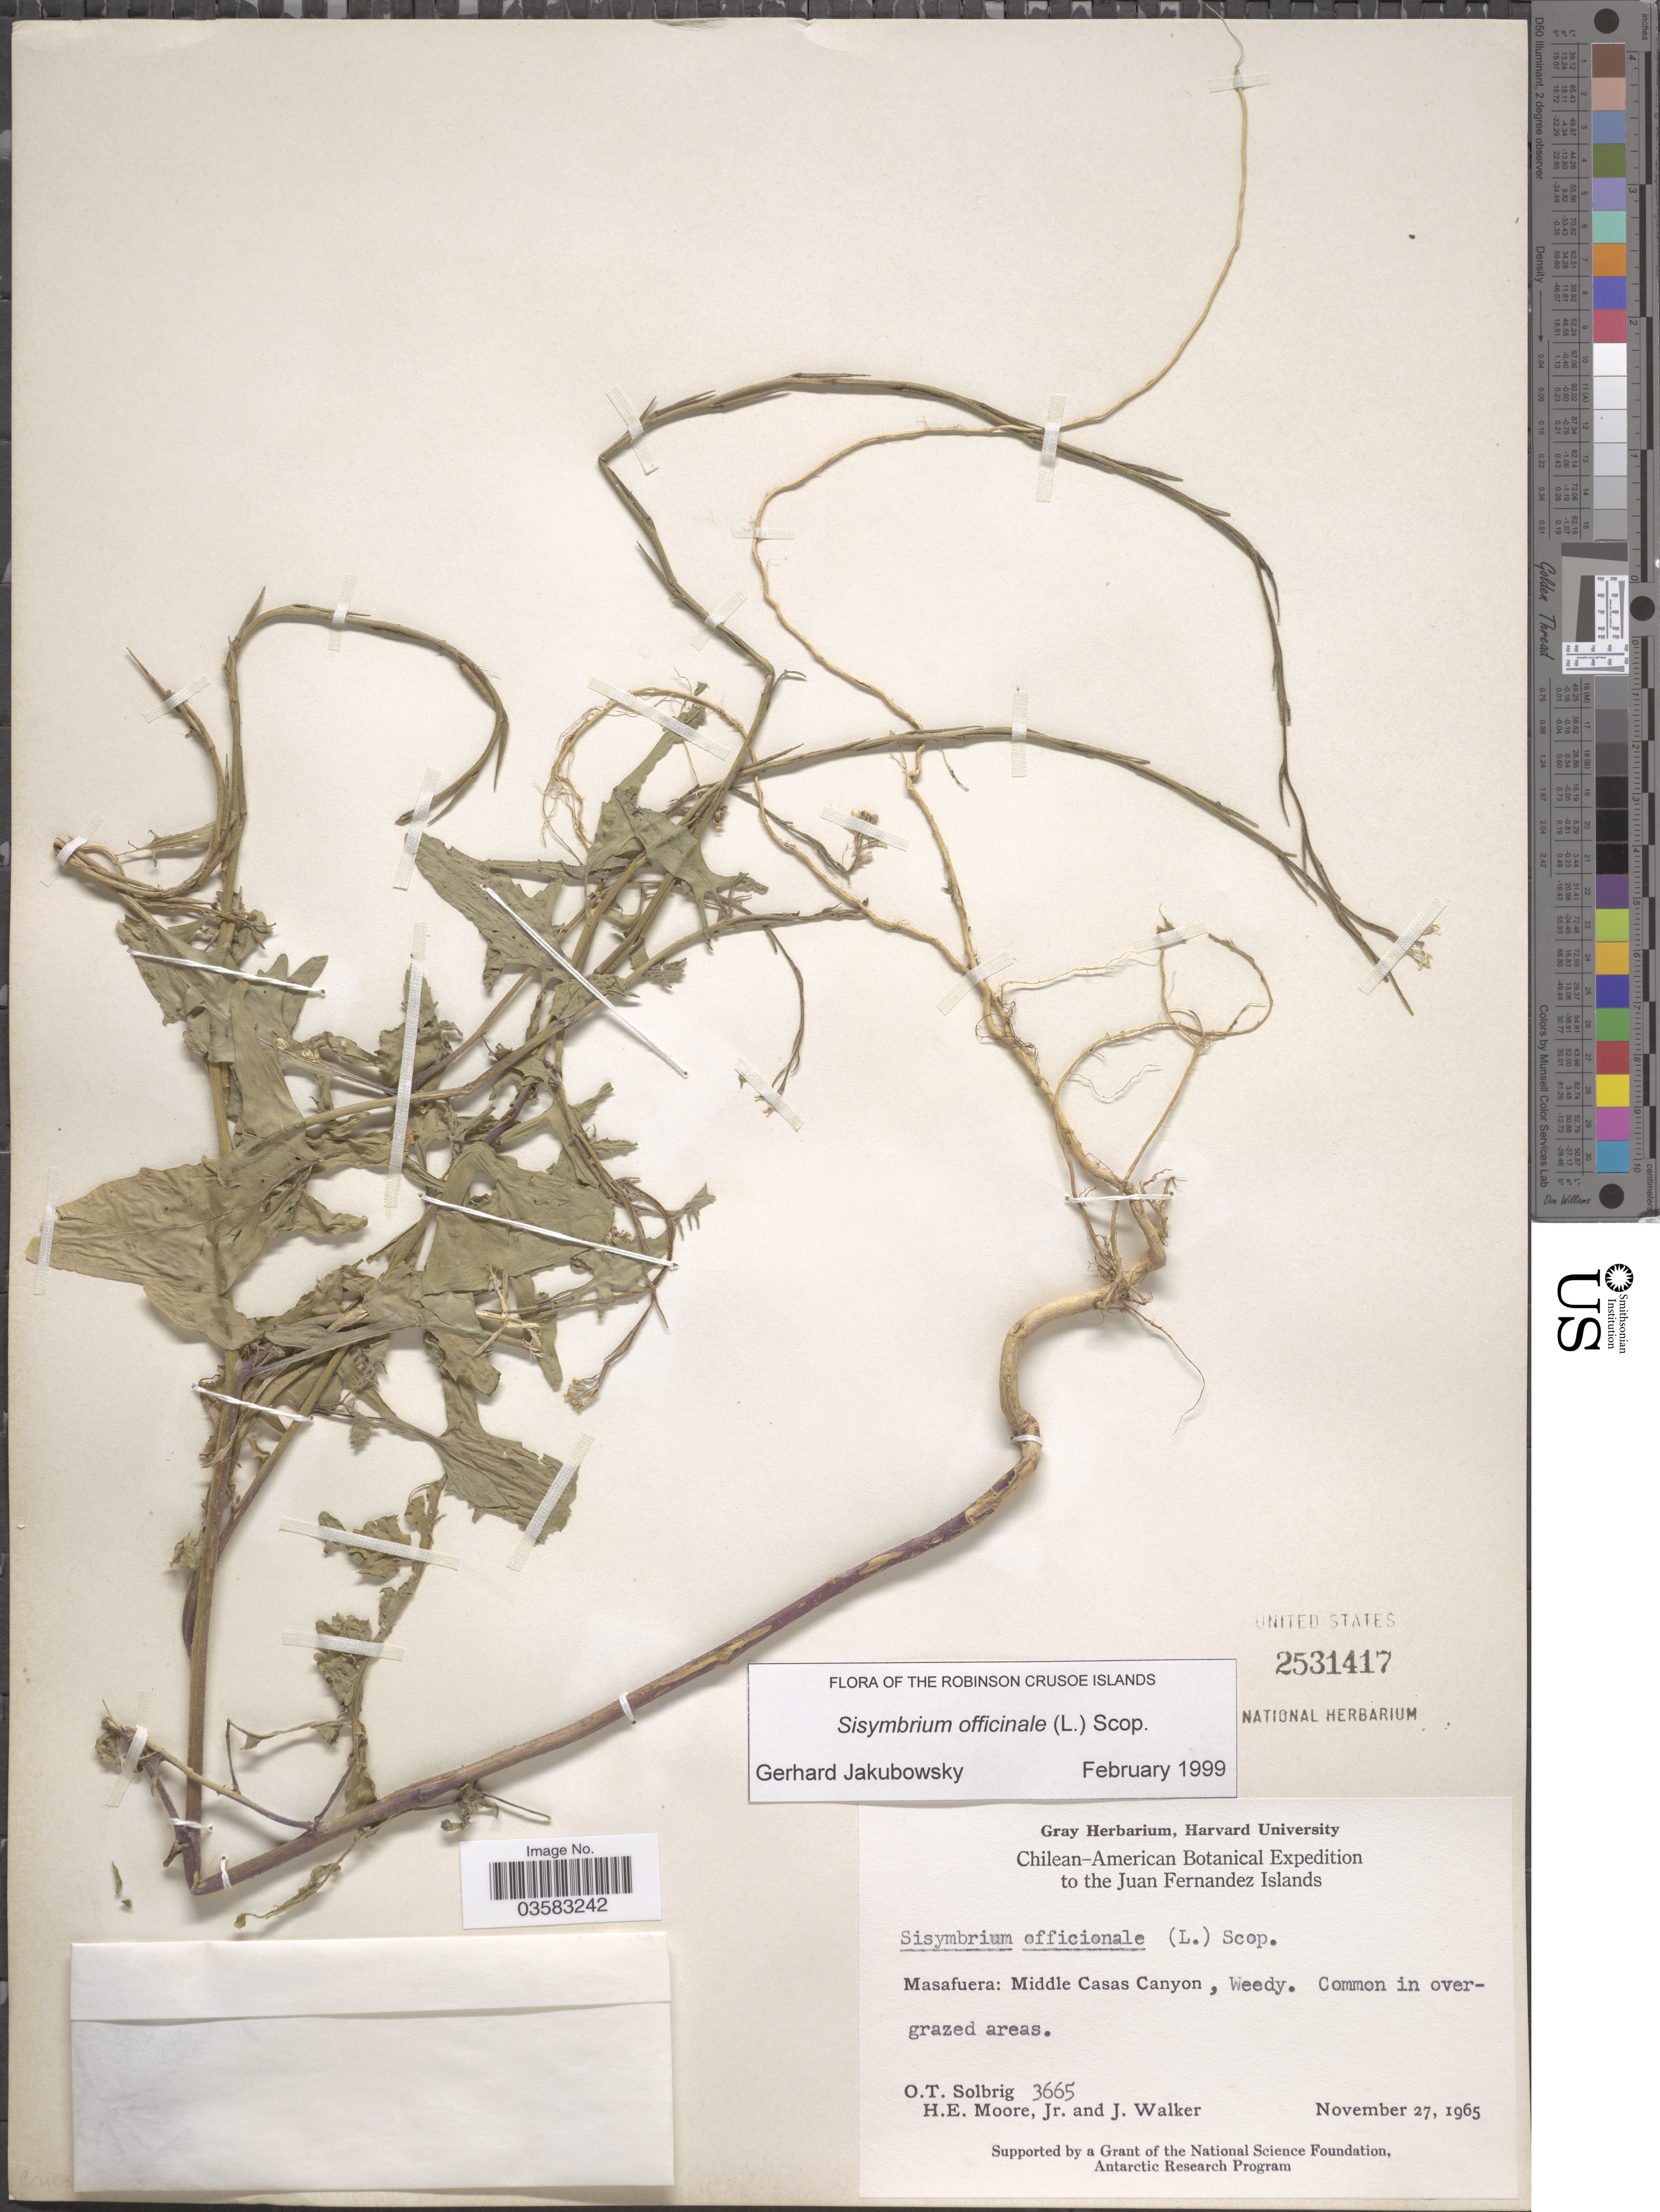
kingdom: Plantae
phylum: Tracheophyta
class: Magnoliopsida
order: Brassicales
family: Brassicaceae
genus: Sisymbrium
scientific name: Sisymbrium officinale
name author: (L.) Scop.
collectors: O. T. Solbrig, H. Moore & J. Walker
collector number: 3665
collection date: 1965-11-27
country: Chile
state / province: Valparaíso (V)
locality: Juan Fernandez Islands. Masafuera: Middle Casas Canyon, Weedy.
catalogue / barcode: US 2531417